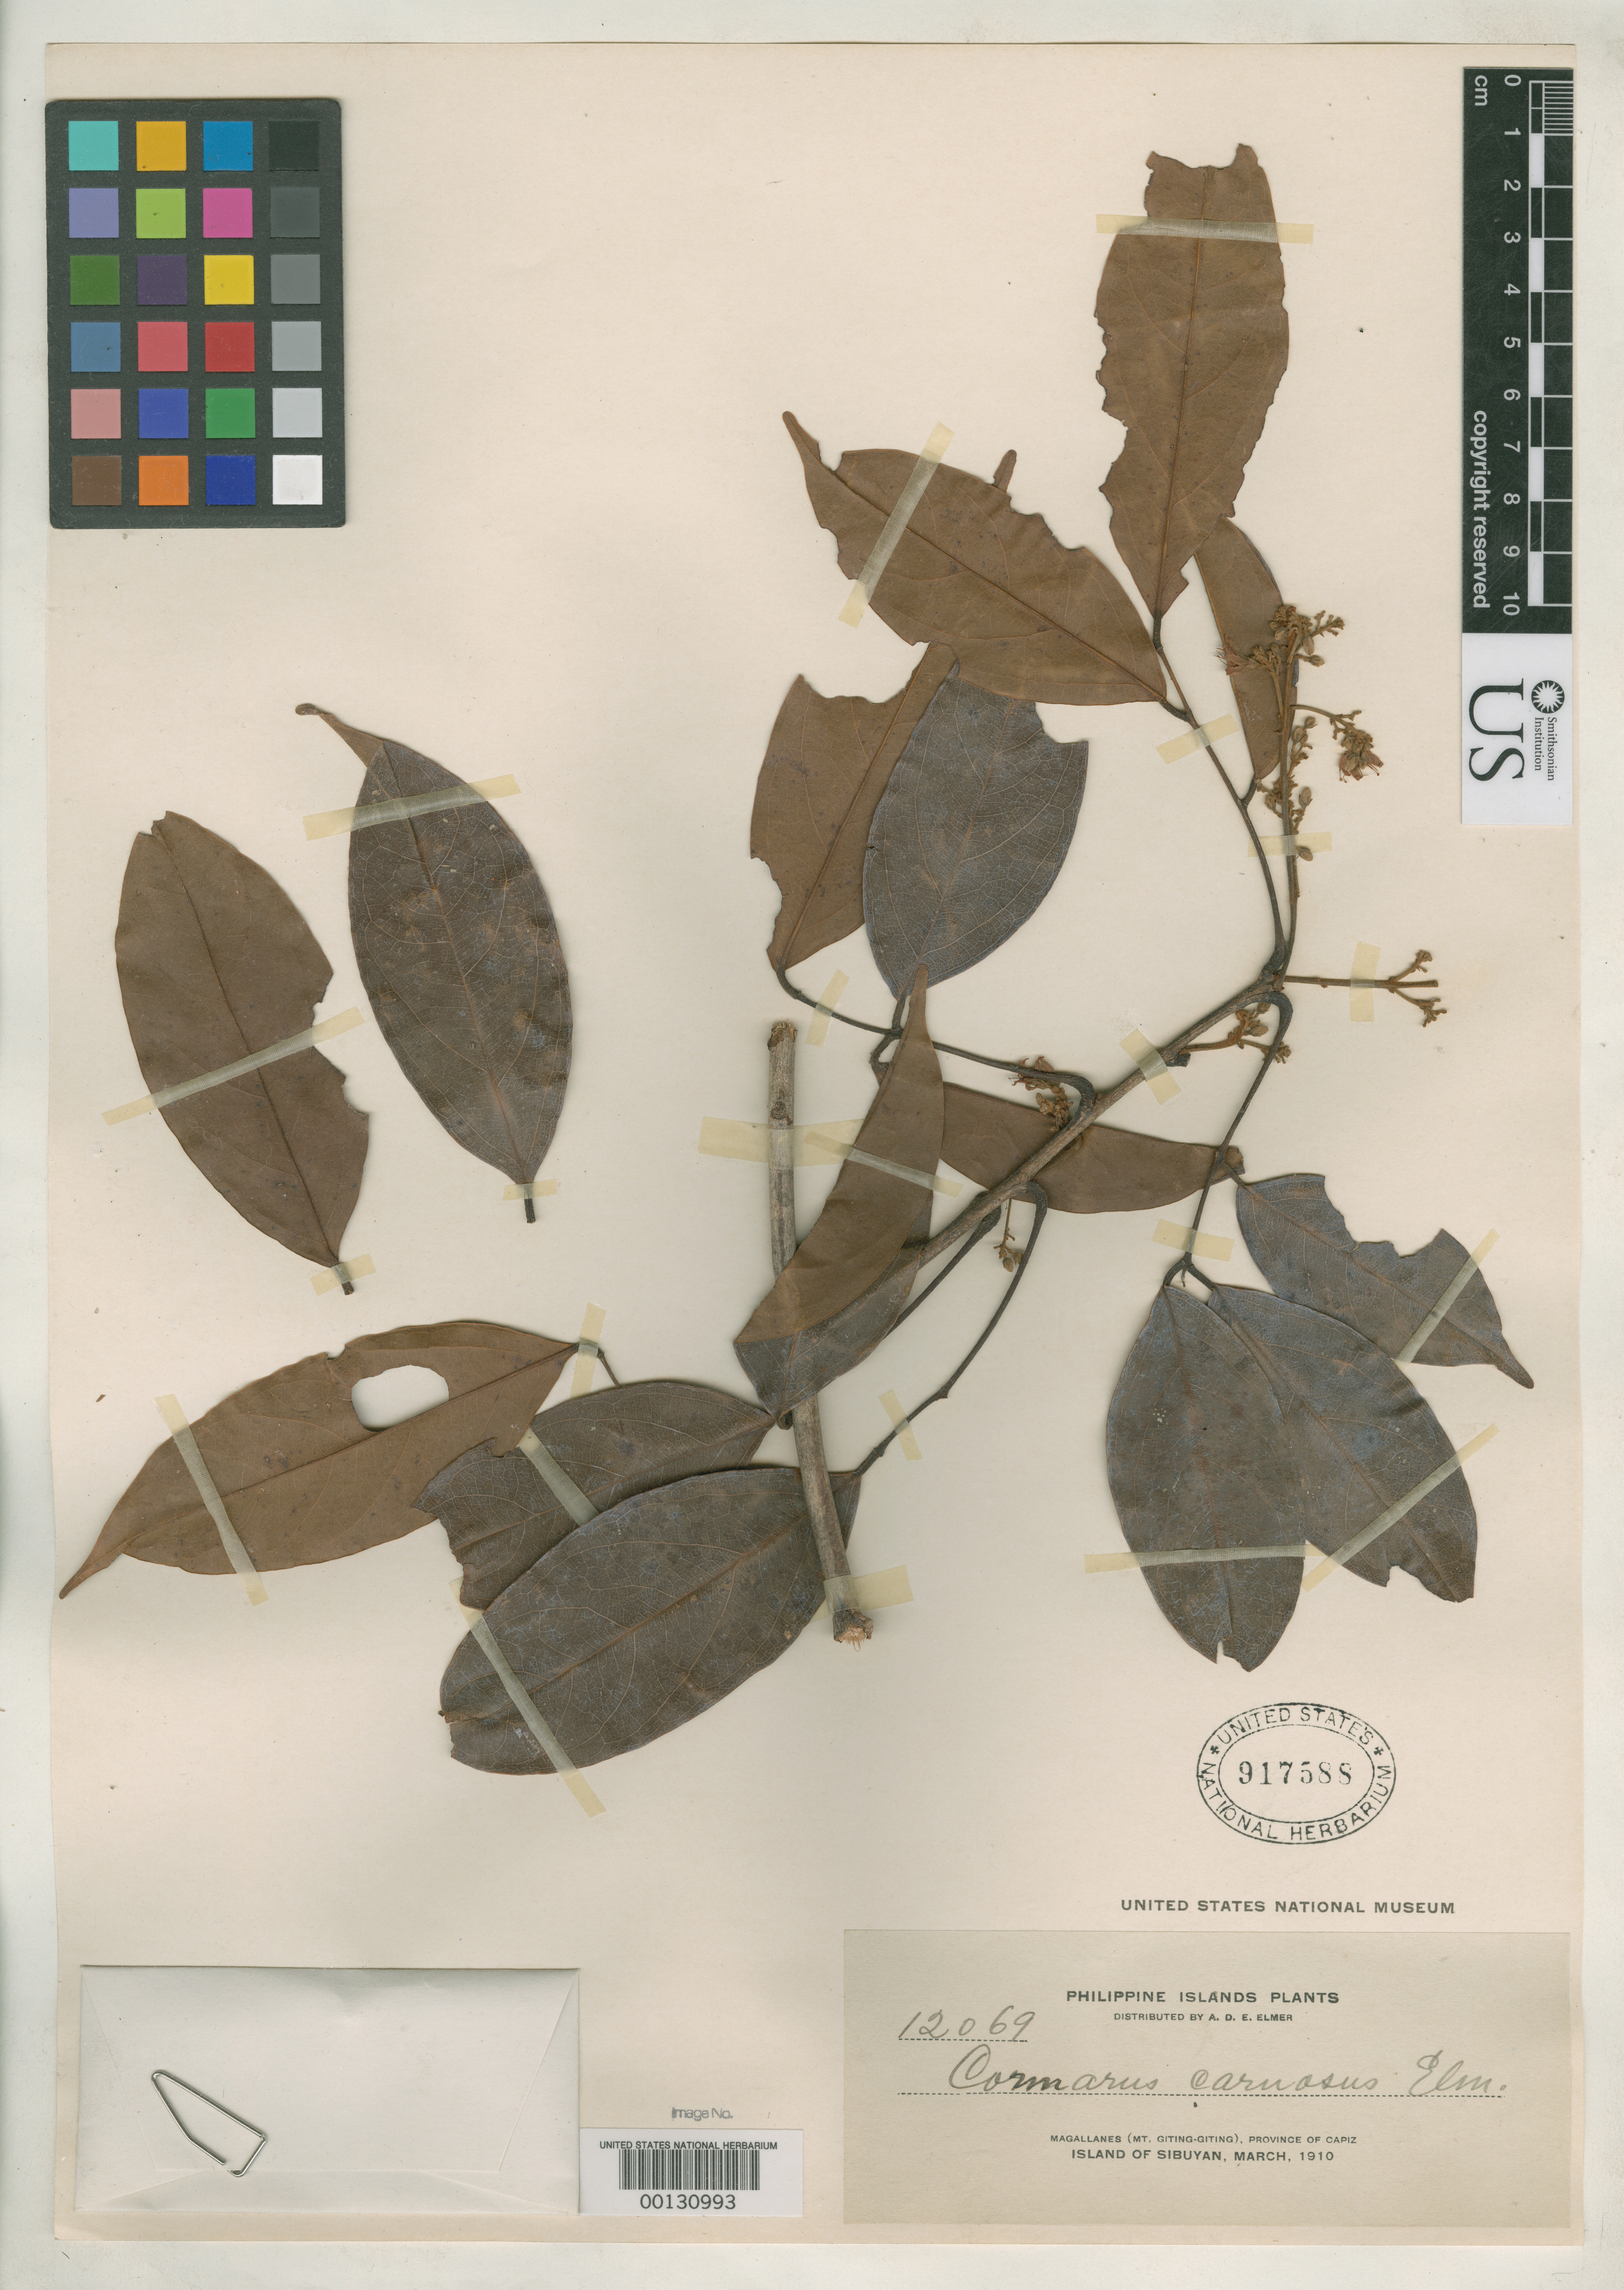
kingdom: Plantae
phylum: Tracheophyta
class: Magnoliopsida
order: Oxalidales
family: Connaraceae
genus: Connarus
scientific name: Connarus carnosus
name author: Elmer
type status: Isosyntype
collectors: A. D. E. Elmer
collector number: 12069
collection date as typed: Mar 1910 to -- Apr 1910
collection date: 1910-03/1910-04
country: Philippines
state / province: Mimaropa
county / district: Romblon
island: Sibuyan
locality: Magallanes, Mt. Giting-Giting.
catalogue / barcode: US 917588